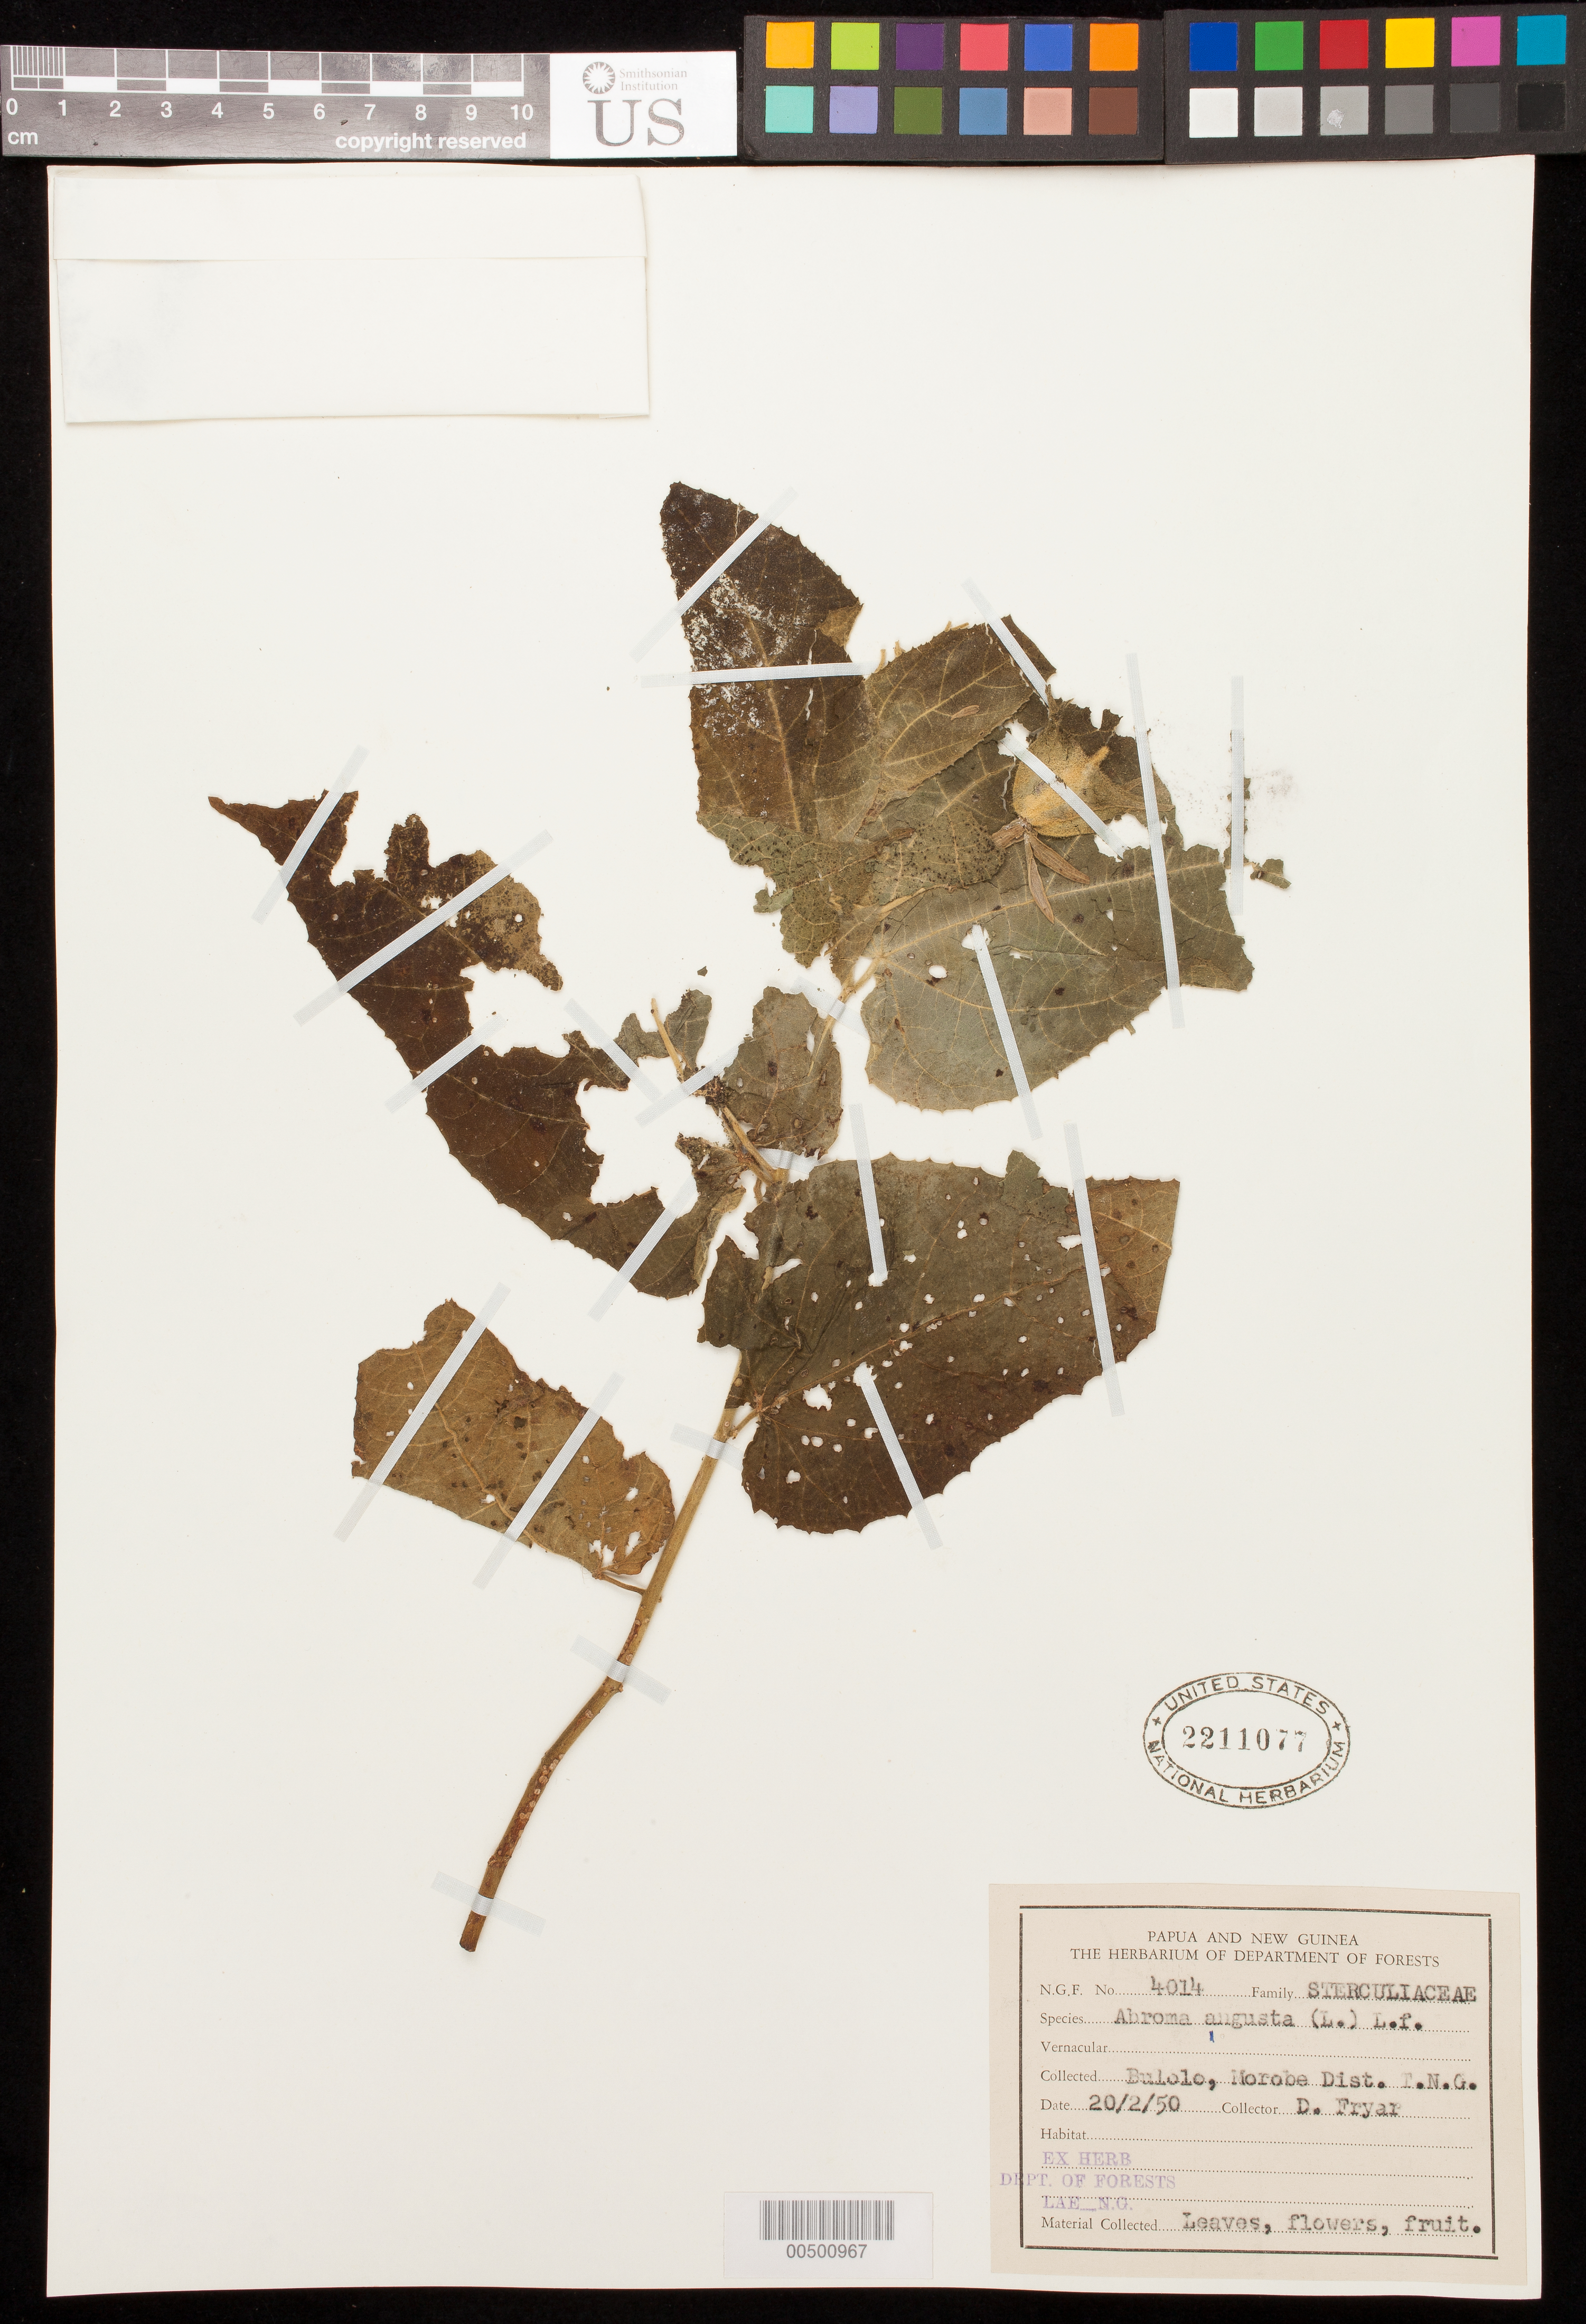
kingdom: Plantae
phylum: Tracheophyta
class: Magnoliopsida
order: Malvales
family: Malvaceae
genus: Abroma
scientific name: Abroma augusta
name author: (L.) L. f.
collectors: D. Fryar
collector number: n.g.f. 4014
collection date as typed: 20 Feb 1950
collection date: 1950-02-20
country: Papua New Guinea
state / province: Morobe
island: New Guinea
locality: Bulolo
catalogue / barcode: US 2211077